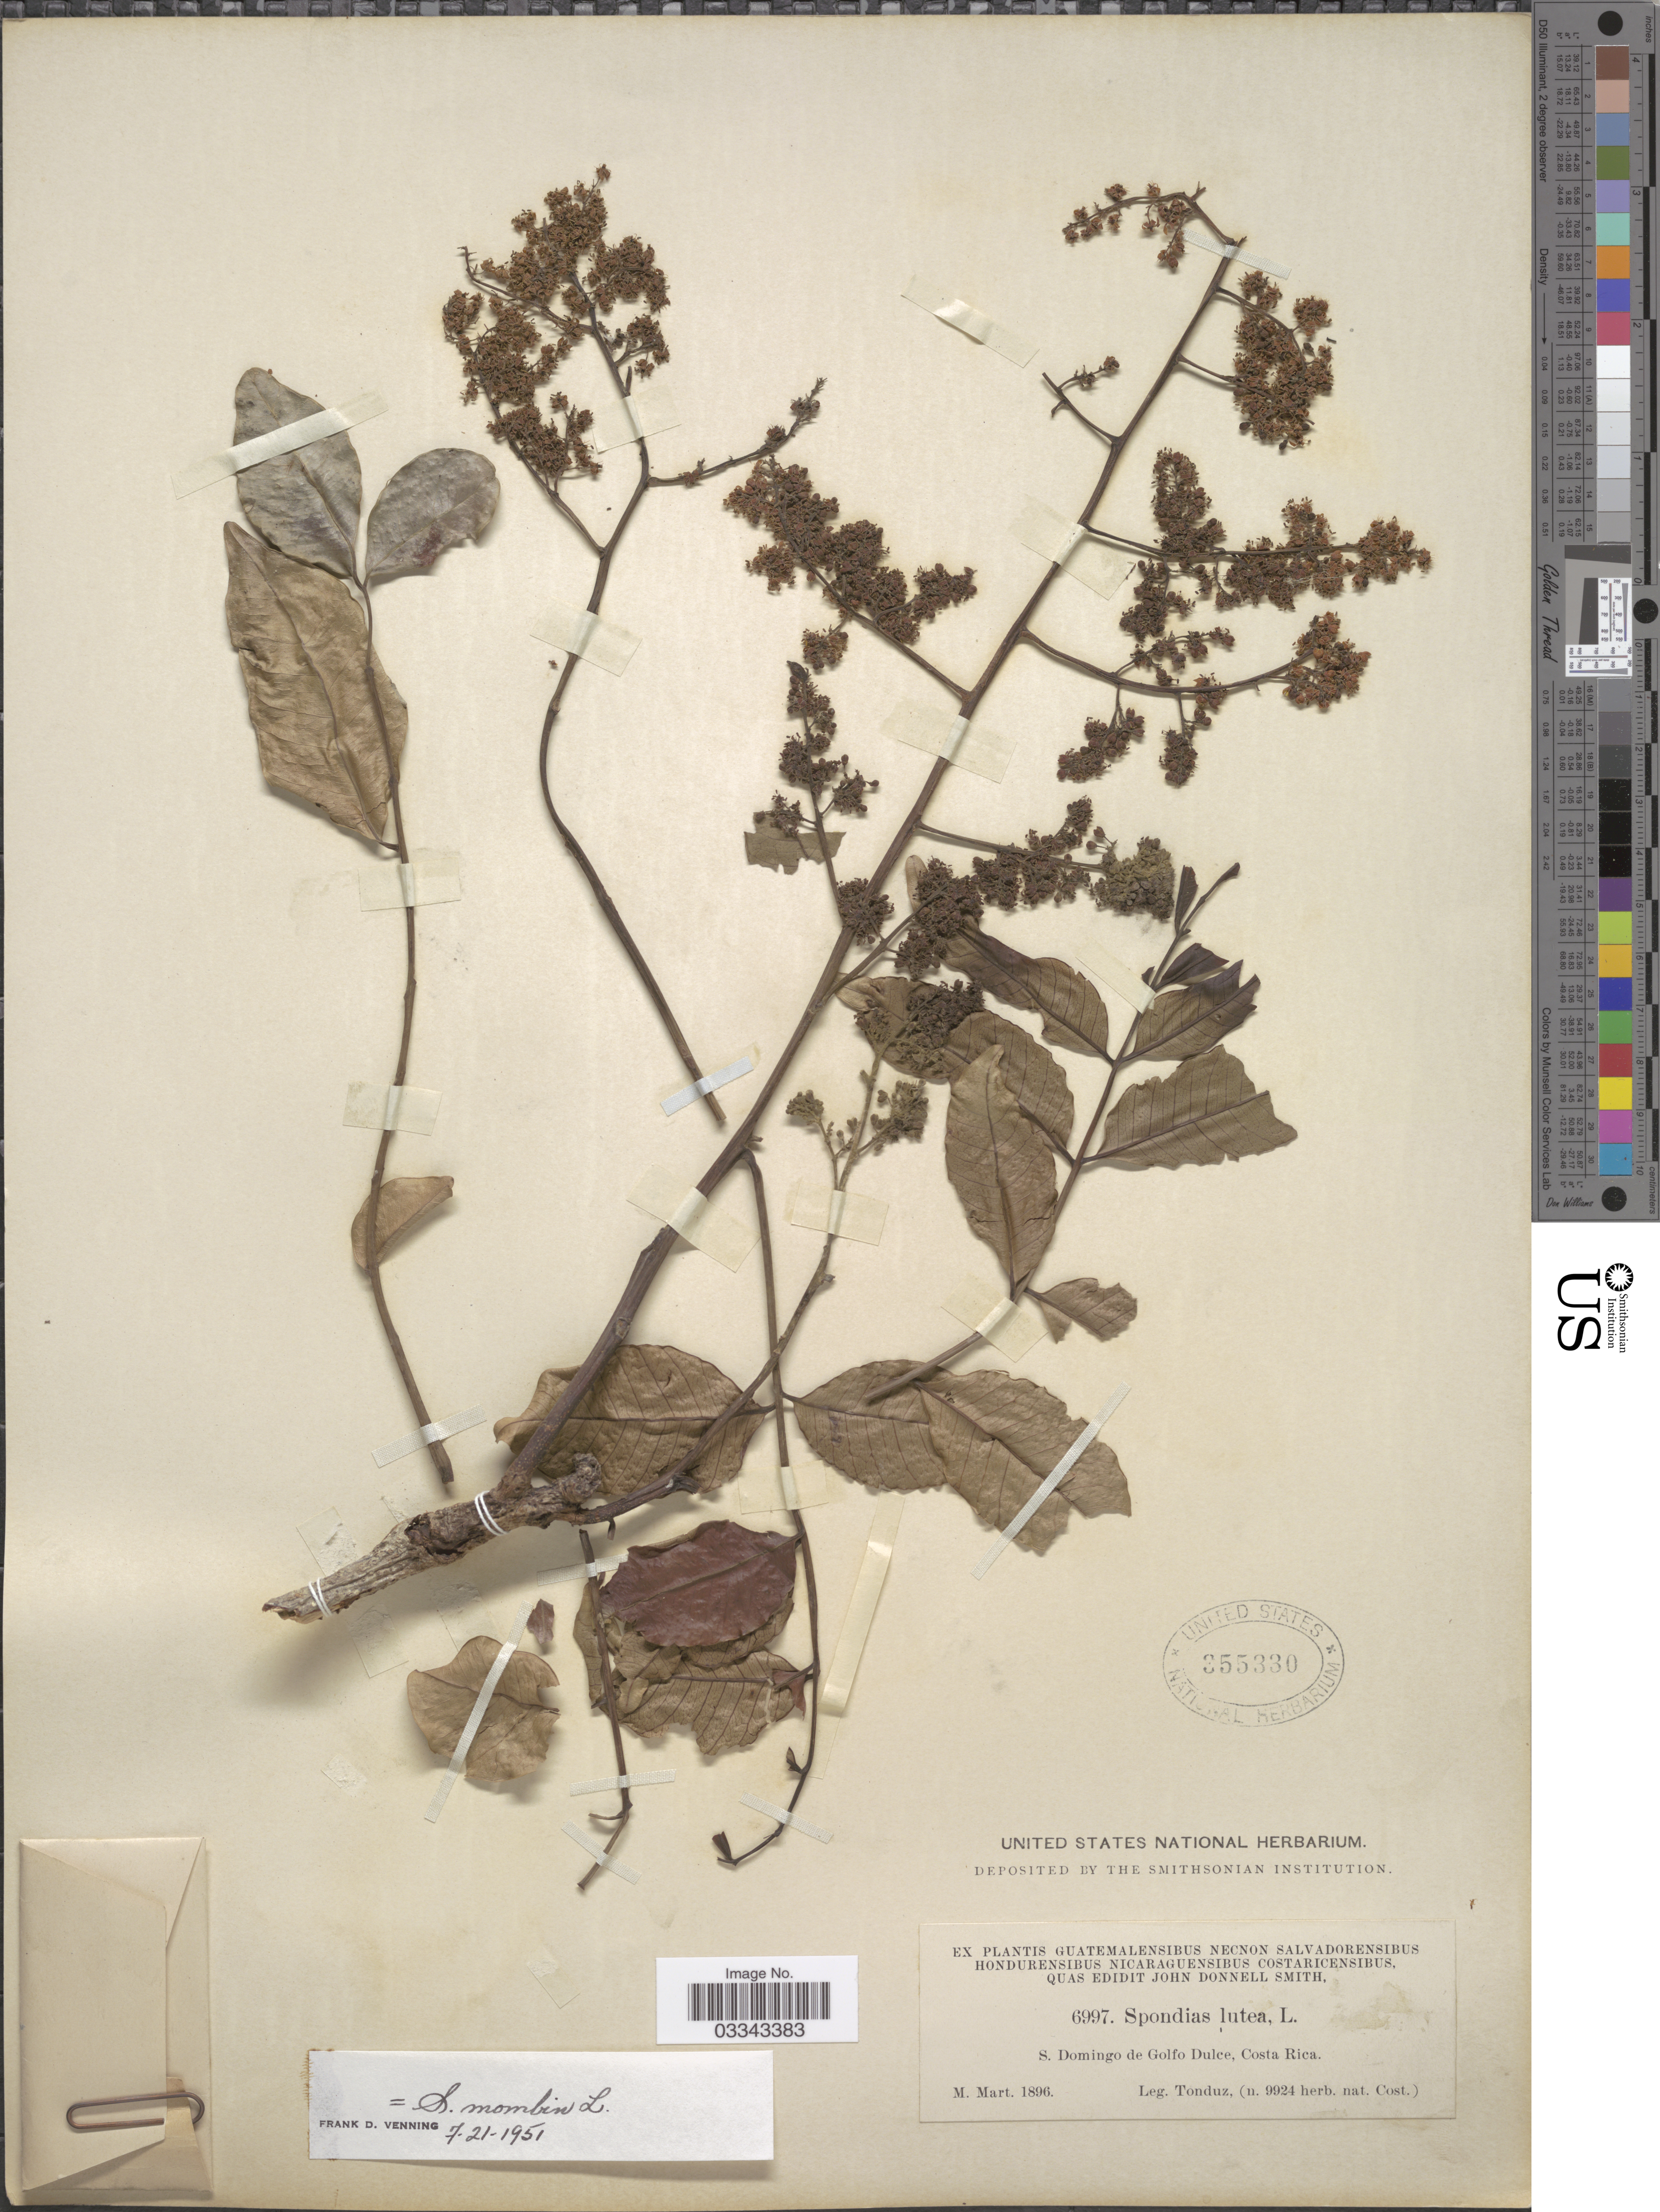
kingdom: Plantae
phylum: Tracheophyta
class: Magnoliopsida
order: Sapindales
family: Anacardiaceae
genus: Spondias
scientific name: Spondias mombin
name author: L.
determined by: Mitchell, John D.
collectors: Tonduz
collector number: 6997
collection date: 1896-03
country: Costa Rica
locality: S. Domingo de Golfo Dulce.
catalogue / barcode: US 355330